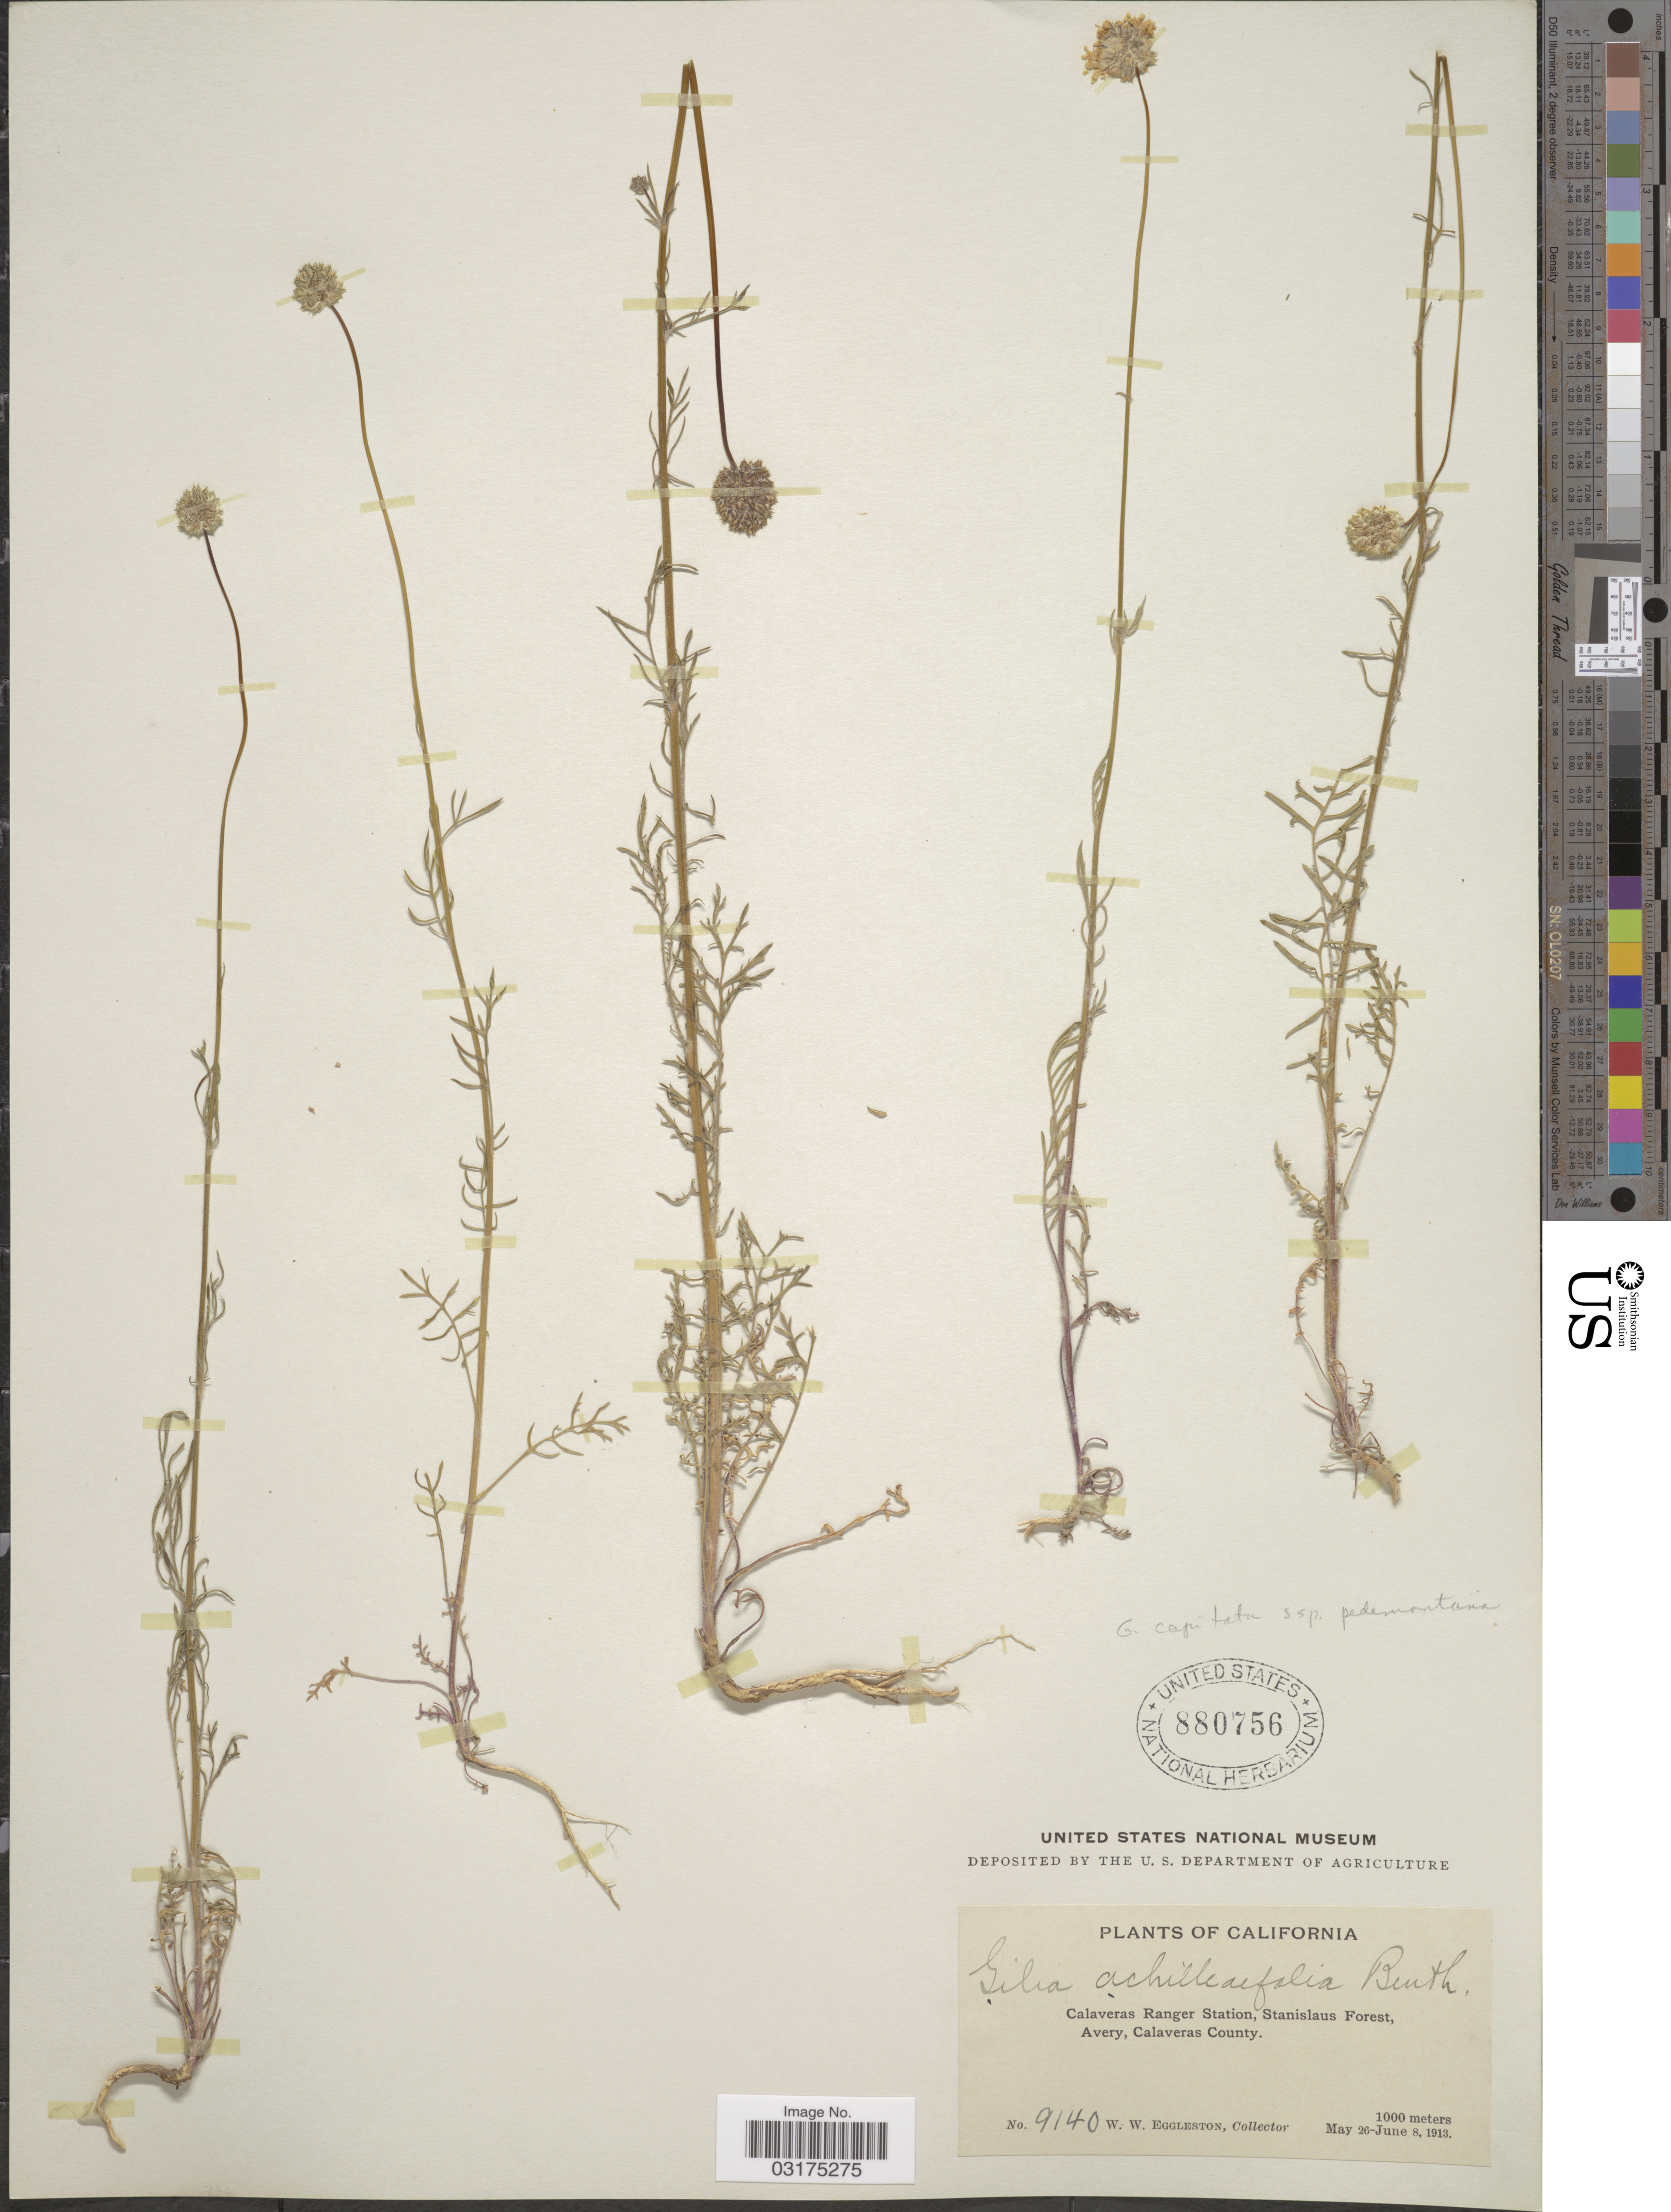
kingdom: Plantae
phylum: Tracheophyta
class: Magnoliopsida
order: Ericales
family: Polemoniaceae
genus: Gilia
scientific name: Gilia capitata subsp. pedemontana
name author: V.E. Grant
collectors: W. W. Eggleston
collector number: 9140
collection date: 1913-05-26/1913-06-08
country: United States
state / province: California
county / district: Calaveras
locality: Calaveras Ranger Station, Stanislaus Forest, Avery, Calaveras County.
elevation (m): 1000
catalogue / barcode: US 880756